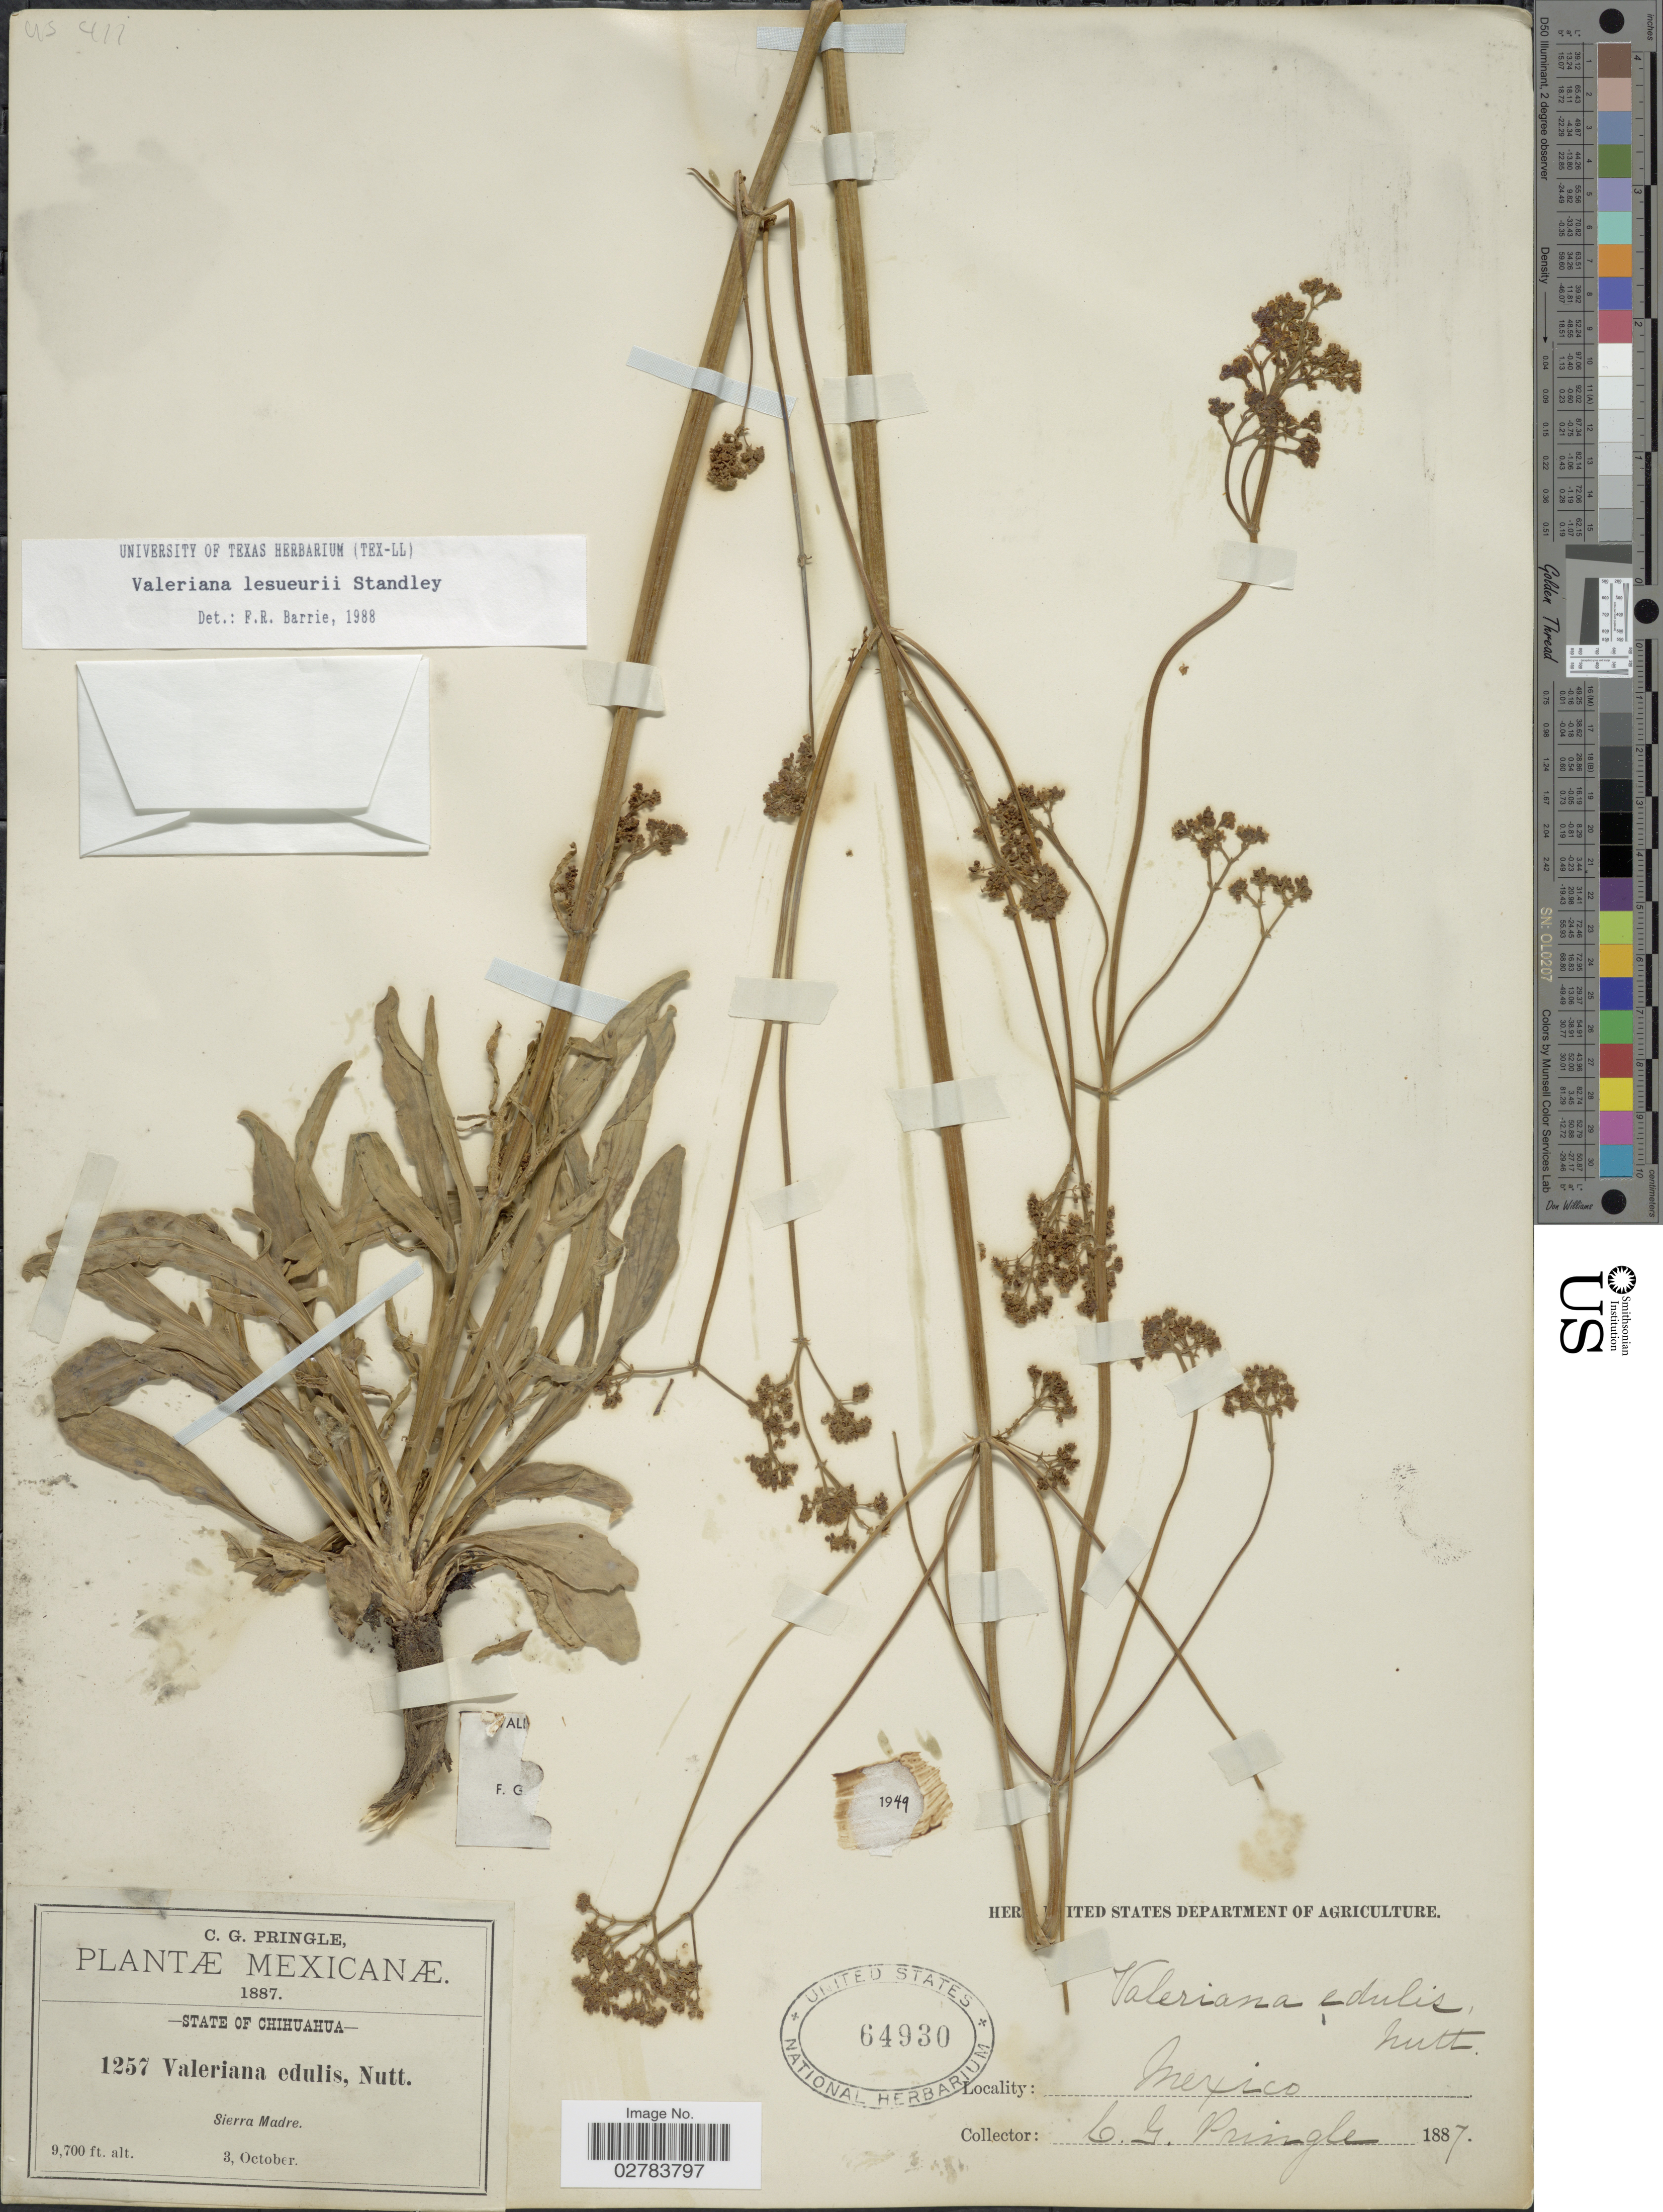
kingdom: Plantae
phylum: Tracheophyta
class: Magnoliopsida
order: Dipsacales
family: Caprifoliaceae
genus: Valeriana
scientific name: Valeriana lesueurii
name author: Standl.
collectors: C. G. Pringle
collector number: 1257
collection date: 1887-10-03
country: Mexico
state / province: Chihuahua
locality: Sierra Madre.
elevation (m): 2957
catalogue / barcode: US 64930